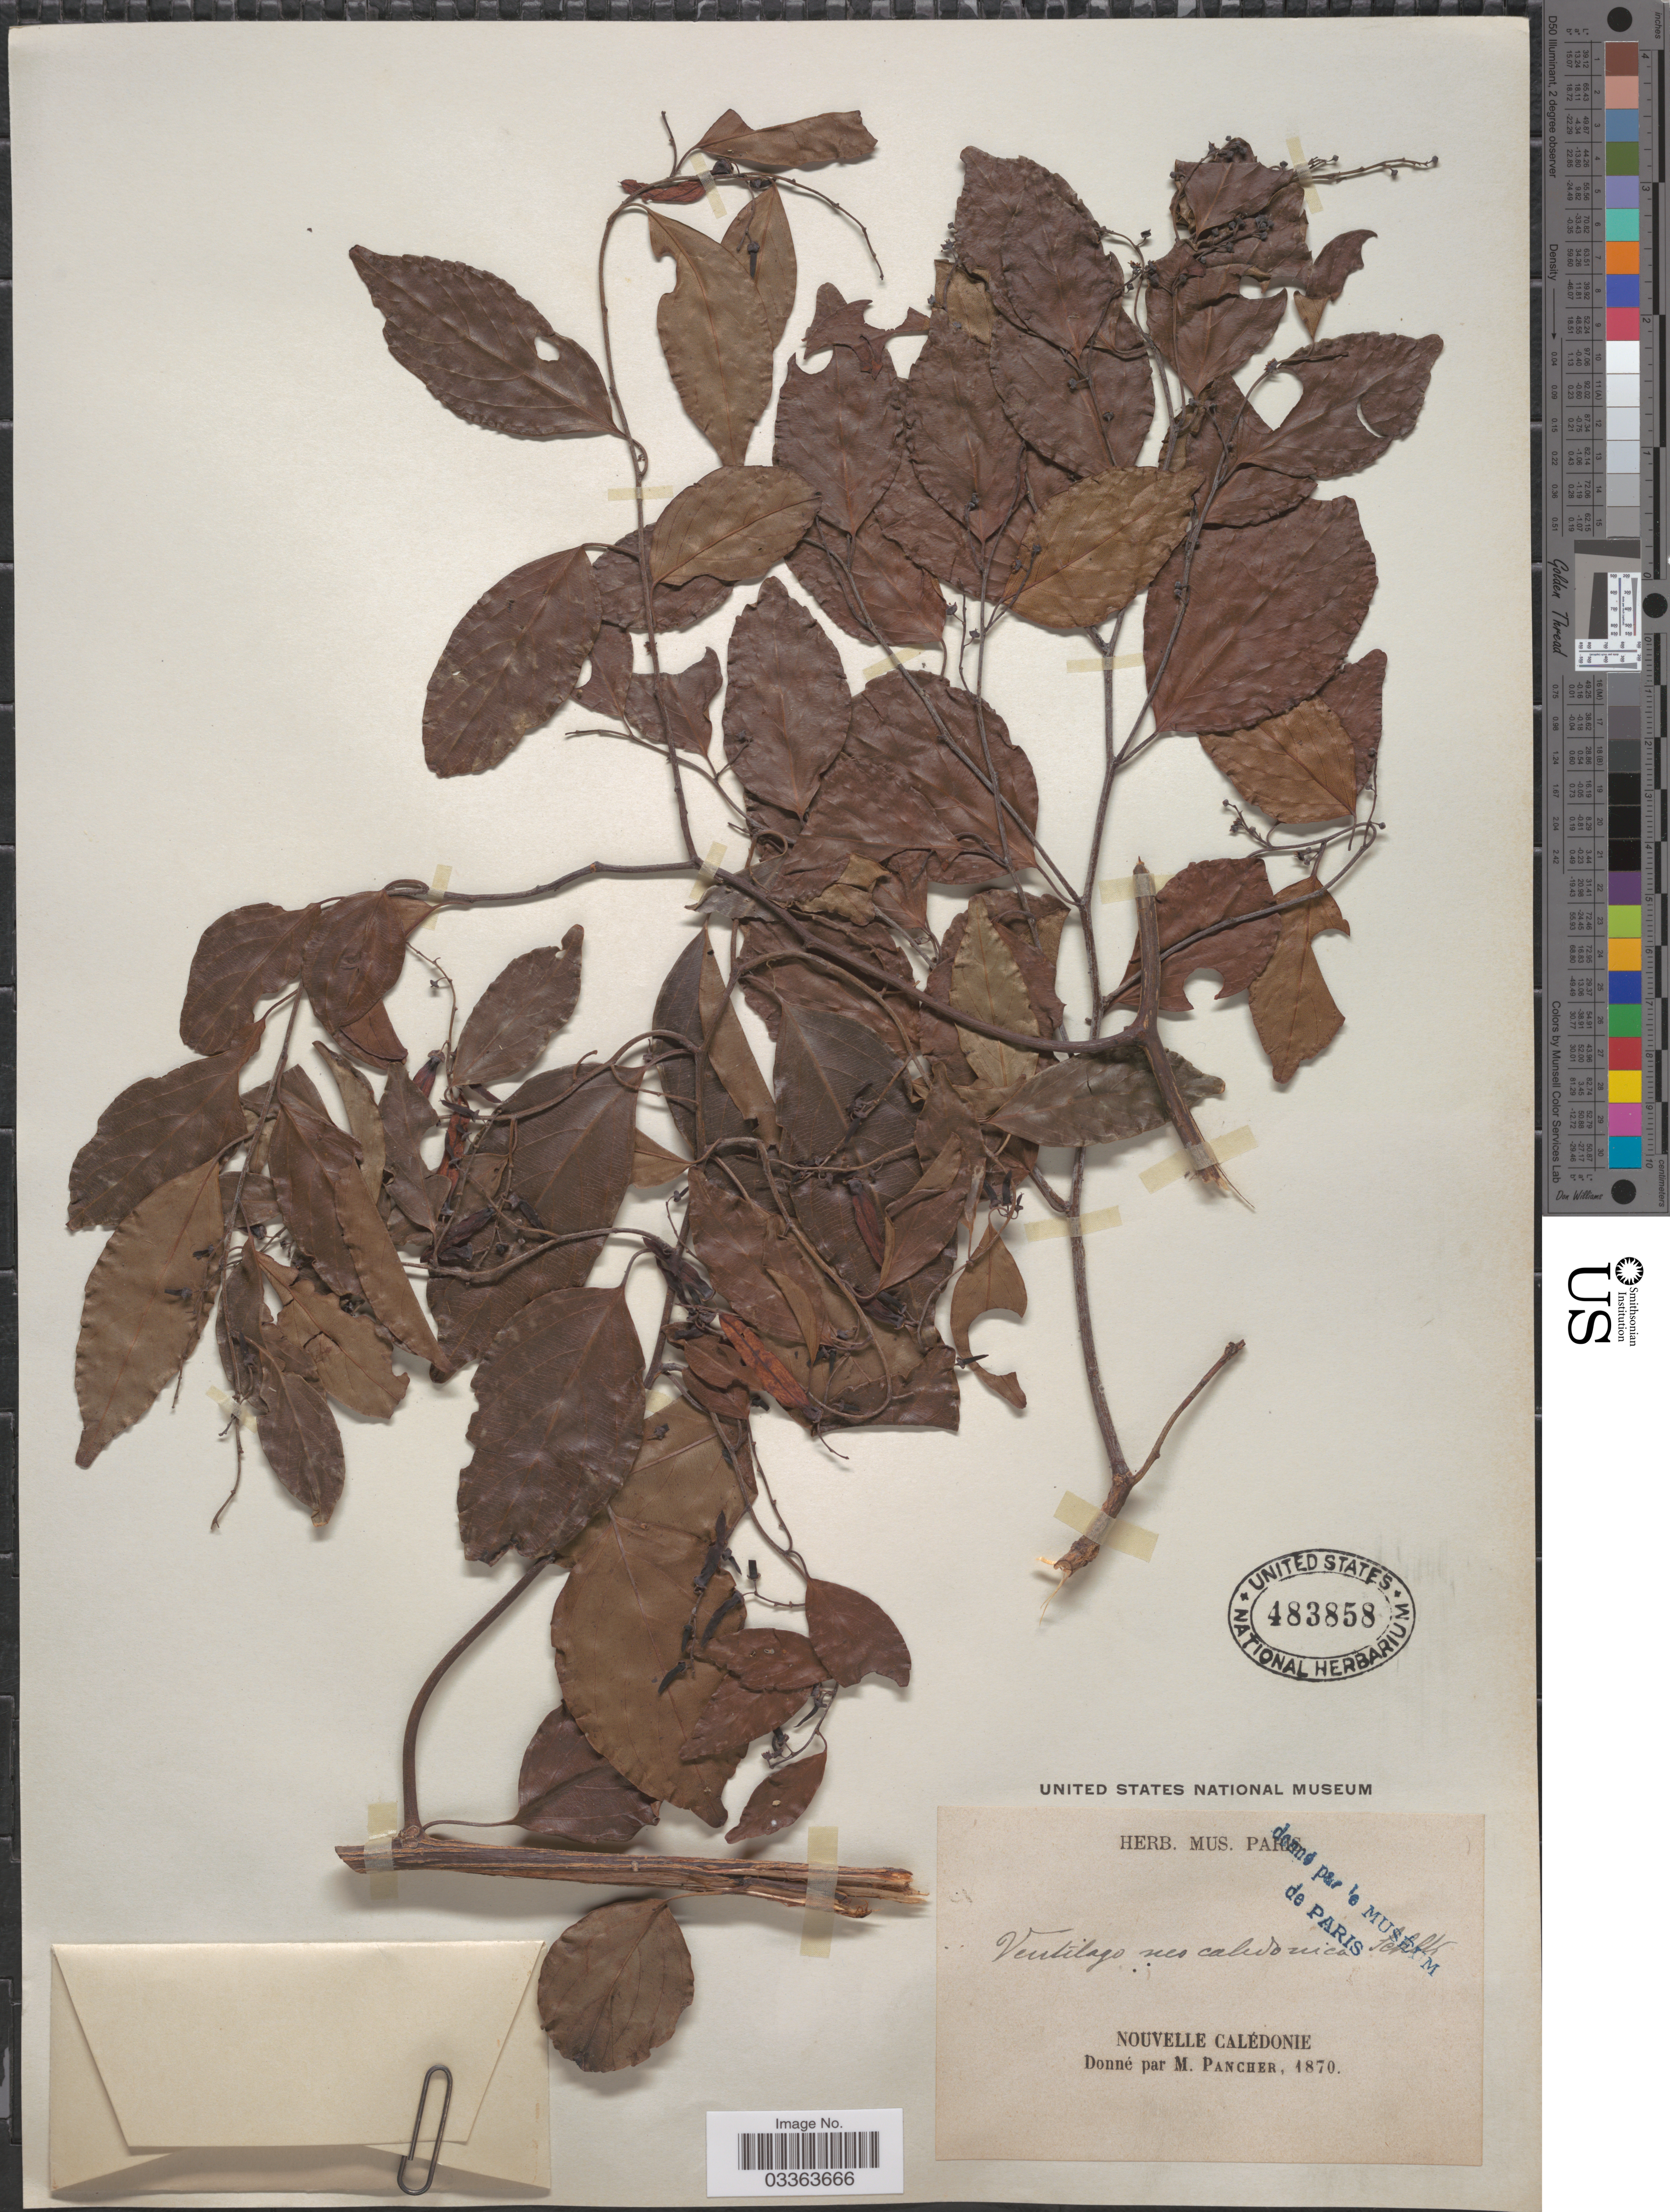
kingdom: Plantae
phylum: Tracheophyta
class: Magnoliopsida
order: Rosales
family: Rhamnaceae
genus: Ventilago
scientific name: Ventilago neocaledonica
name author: Schltr.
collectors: M. Pancher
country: New Caledonia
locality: Nouvelle Calédonie.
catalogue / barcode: US 483858